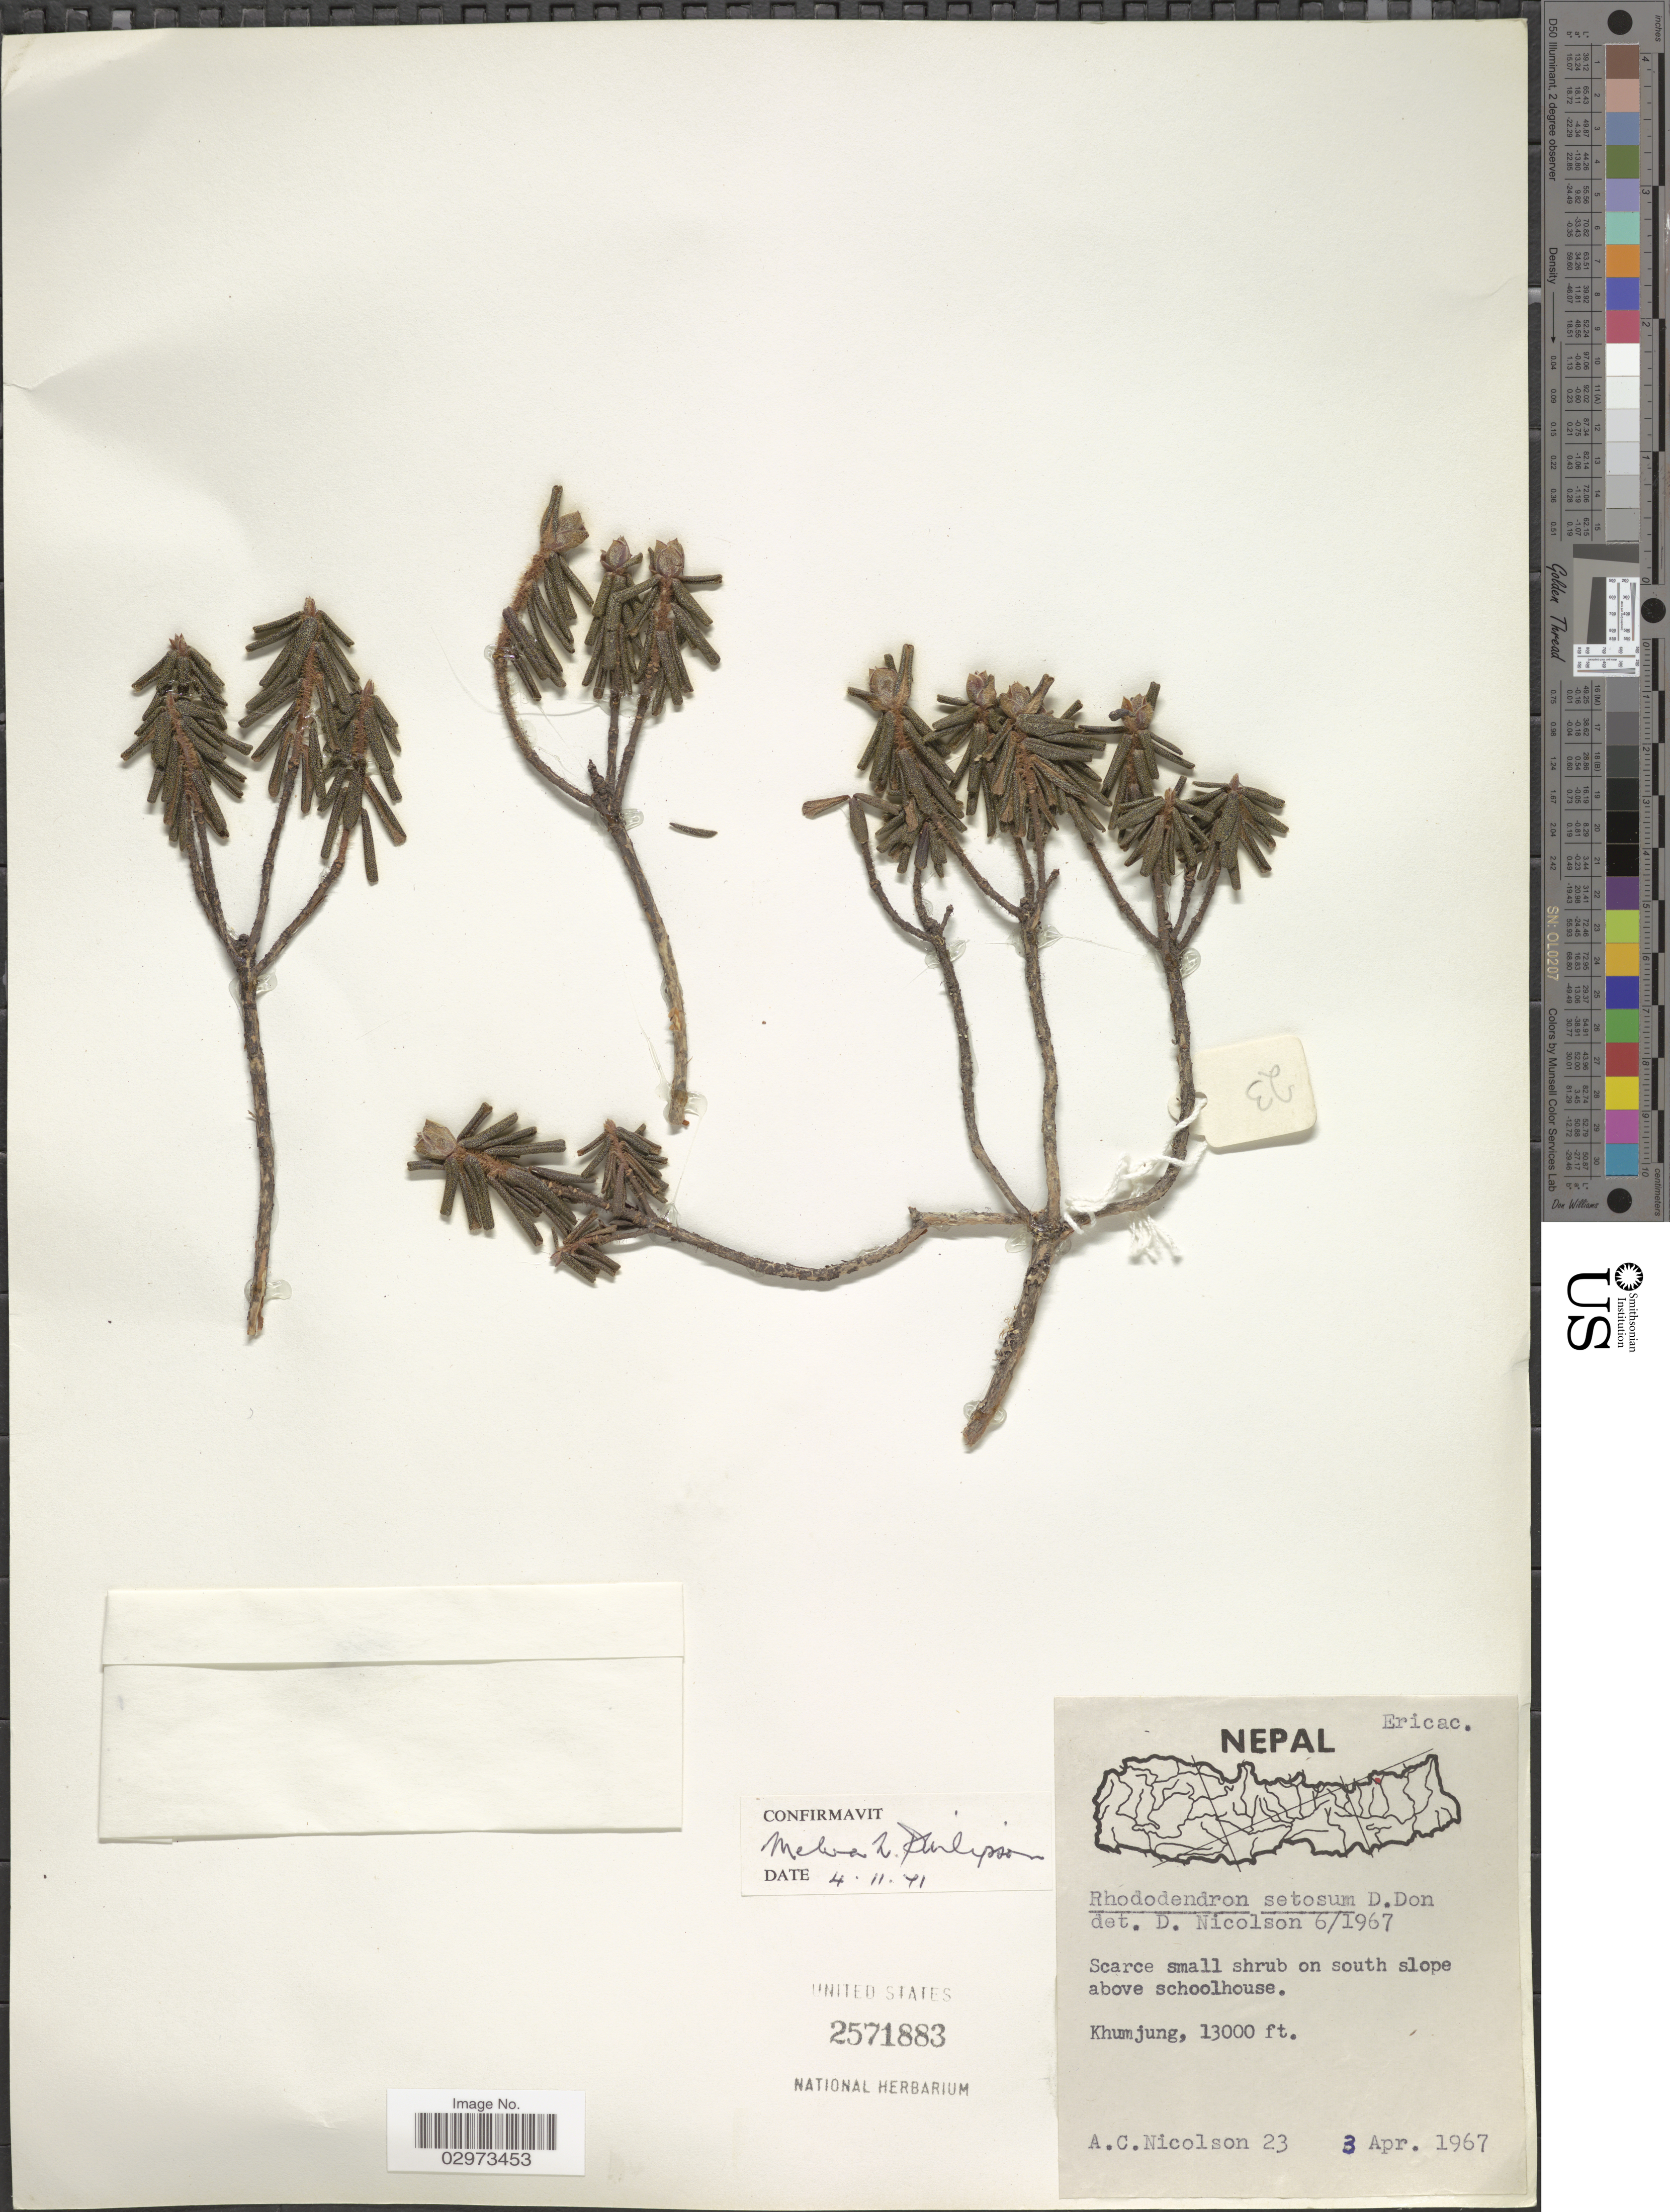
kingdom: Plantae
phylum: Tracheophyta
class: Magnoliopsida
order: Ericales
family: Ericaceae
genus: Rhododendron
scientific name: Rhododendron setosum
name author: D. Don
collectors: A. C. Nicolson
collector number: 23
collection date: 1967-04-03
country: Nepal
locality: Khumjung.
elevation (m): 3962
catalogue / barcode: US 2571883